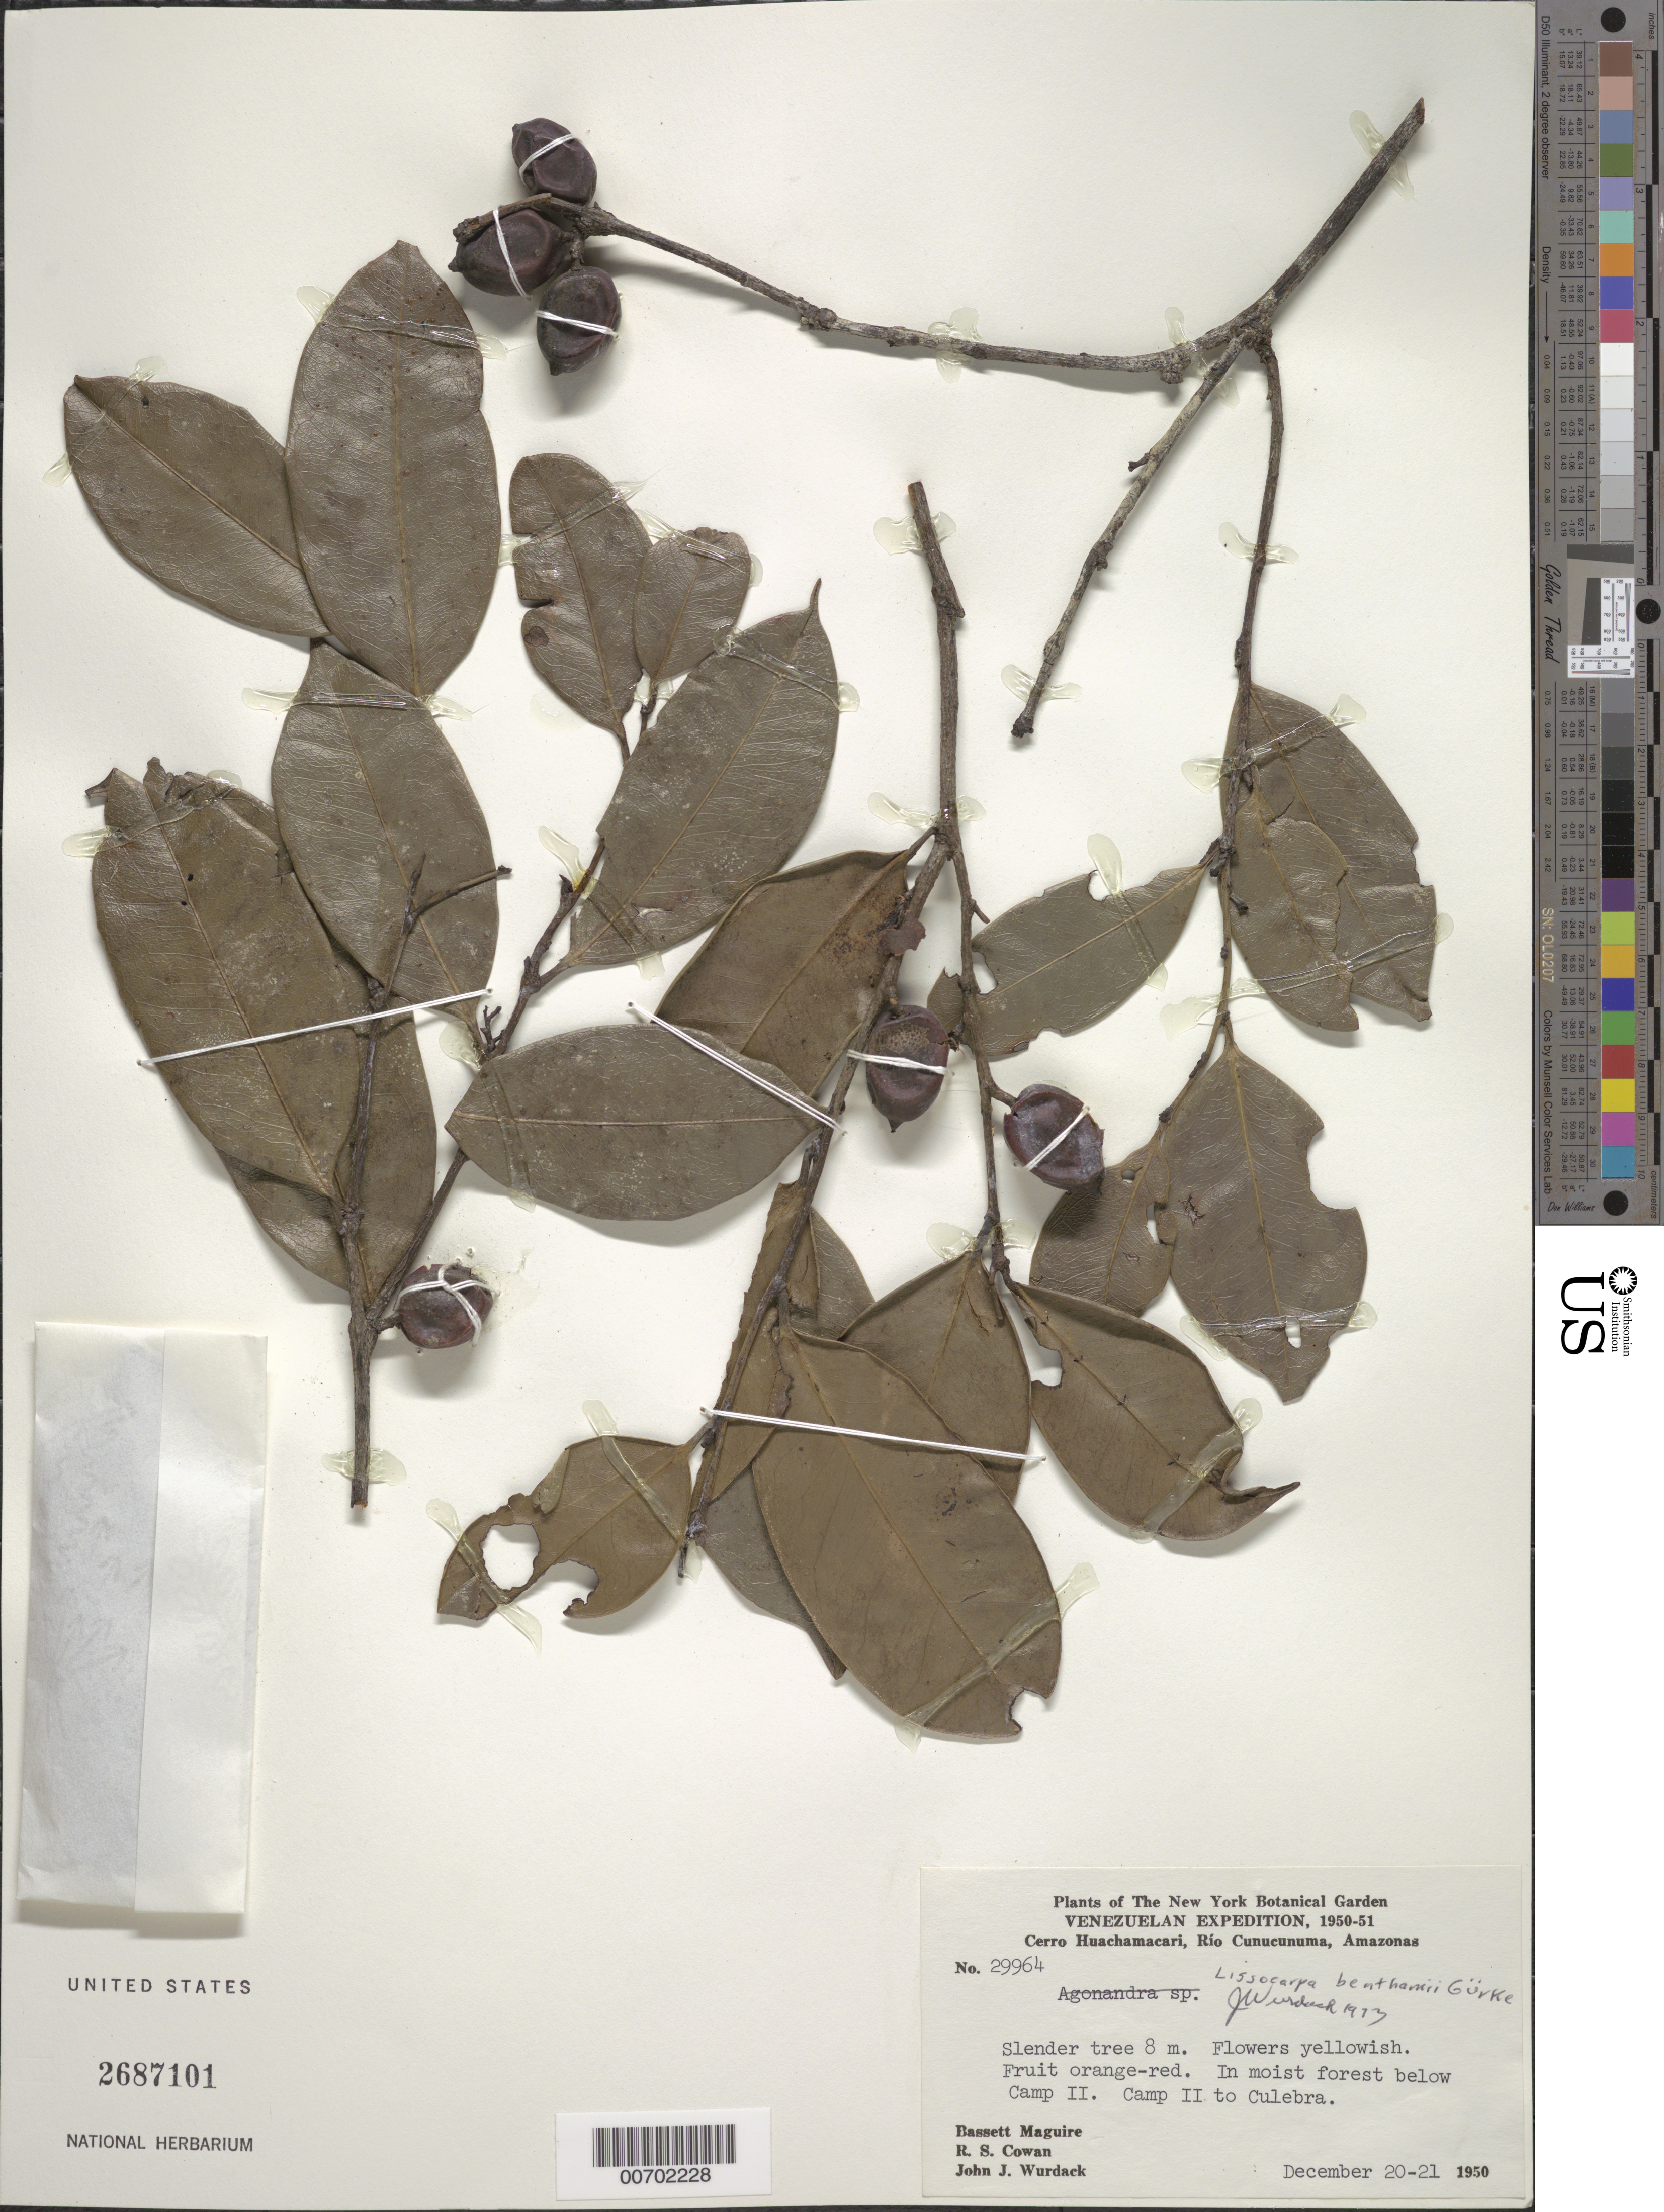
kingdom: Plantae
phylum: Tracheophyta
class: Magnoliopsida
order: Ericales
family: Ebenaceae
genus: Lissocarpa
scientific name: Lissocarpa stenocarpa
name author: Steyerm.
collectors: B. Maguire, R. S. Cowan & J. J. Wurdack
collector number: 29964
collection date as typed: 20-Dec-50 to 21-Dec-50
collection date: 1950-12-20/1950-12-21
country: Venezuela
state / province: Amazonas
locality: Cerro Huachamacari, Río Cunucunuma, Camp II to Culebra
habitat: Moist forest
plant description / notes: Cited by B. Wallnöfer in Ann. Naturhist Mus. Wien, B 105: 549. 2004.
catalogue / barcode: US 2687101